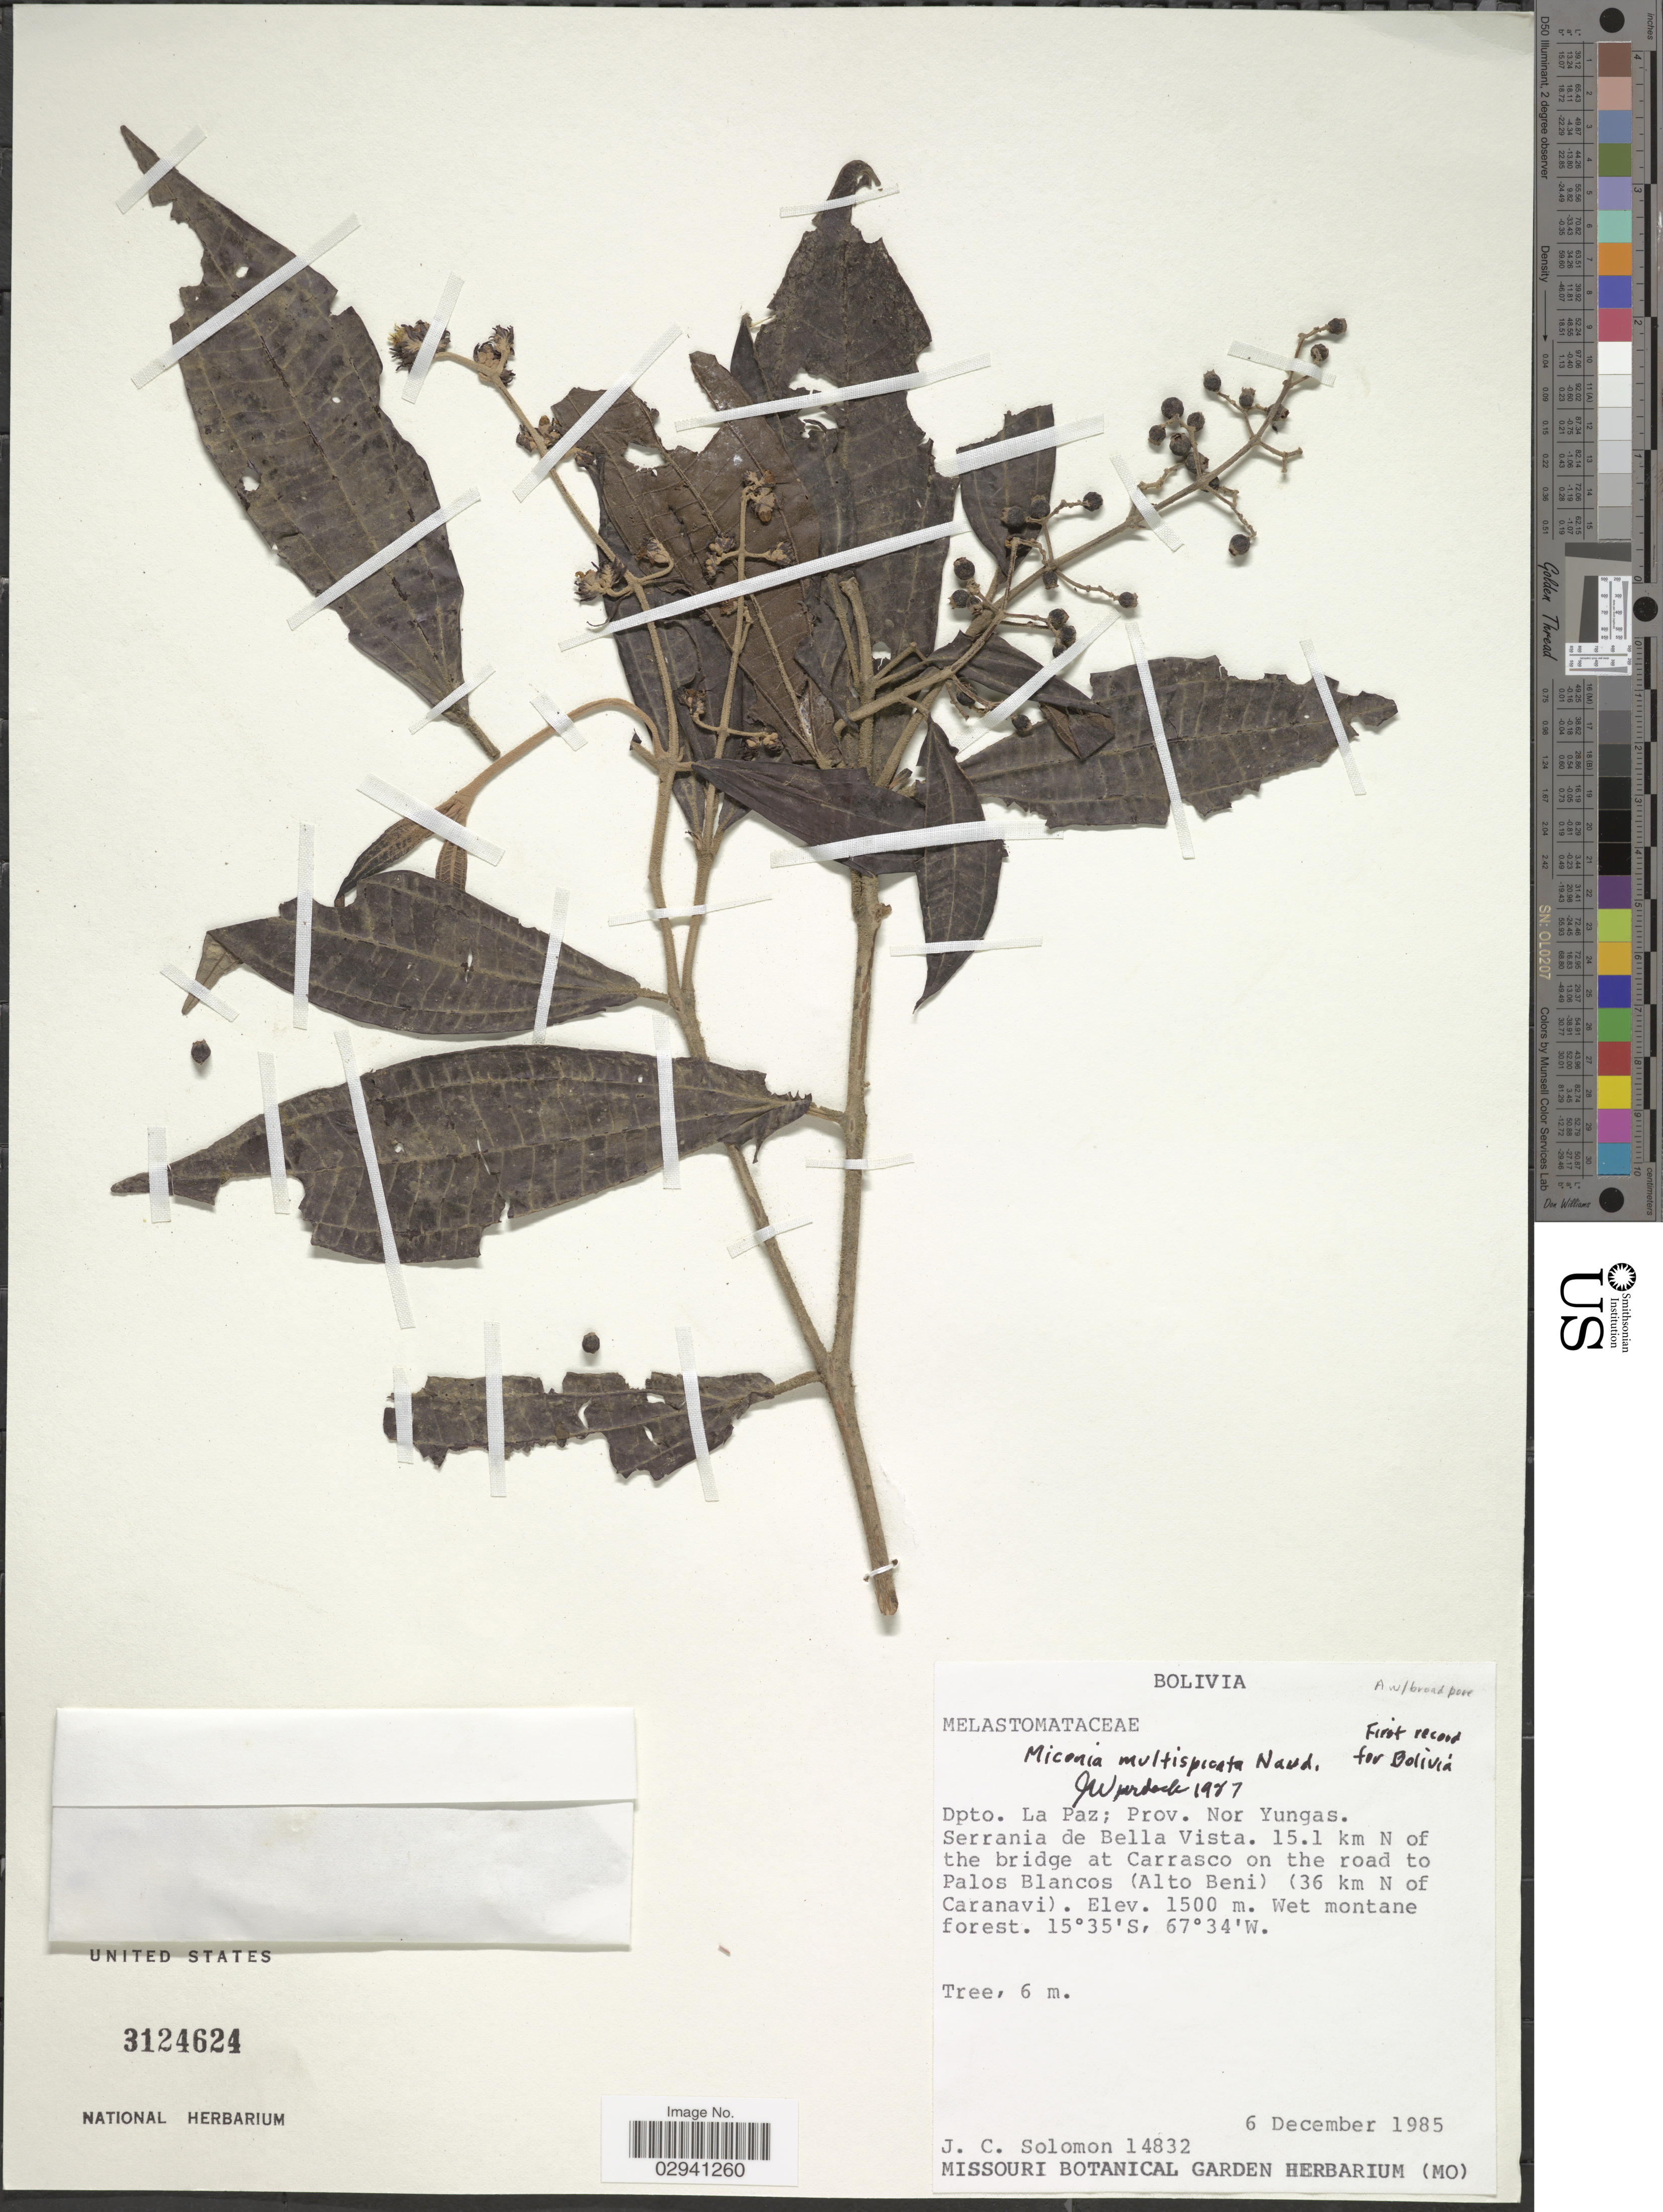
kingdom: Plantae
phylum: Tracheophyta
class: Magnoliopsida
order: Myrtales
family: Melastomataceae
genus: Miconia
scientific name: Miconia multispicata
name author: Naudin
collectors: J. C. Solomon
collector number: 14832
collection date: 1985-12-06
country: Bolivia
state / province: La Paz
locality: Dpto. La Paz; Prov. Nor Yungas. Serrania de Bella Vista. 15.1 km N of the bridge at Carrasco on the road to Palos Blancos (Alto Beni) (36 km N of Caranavi).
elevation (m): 1500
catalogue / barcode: US 3124624